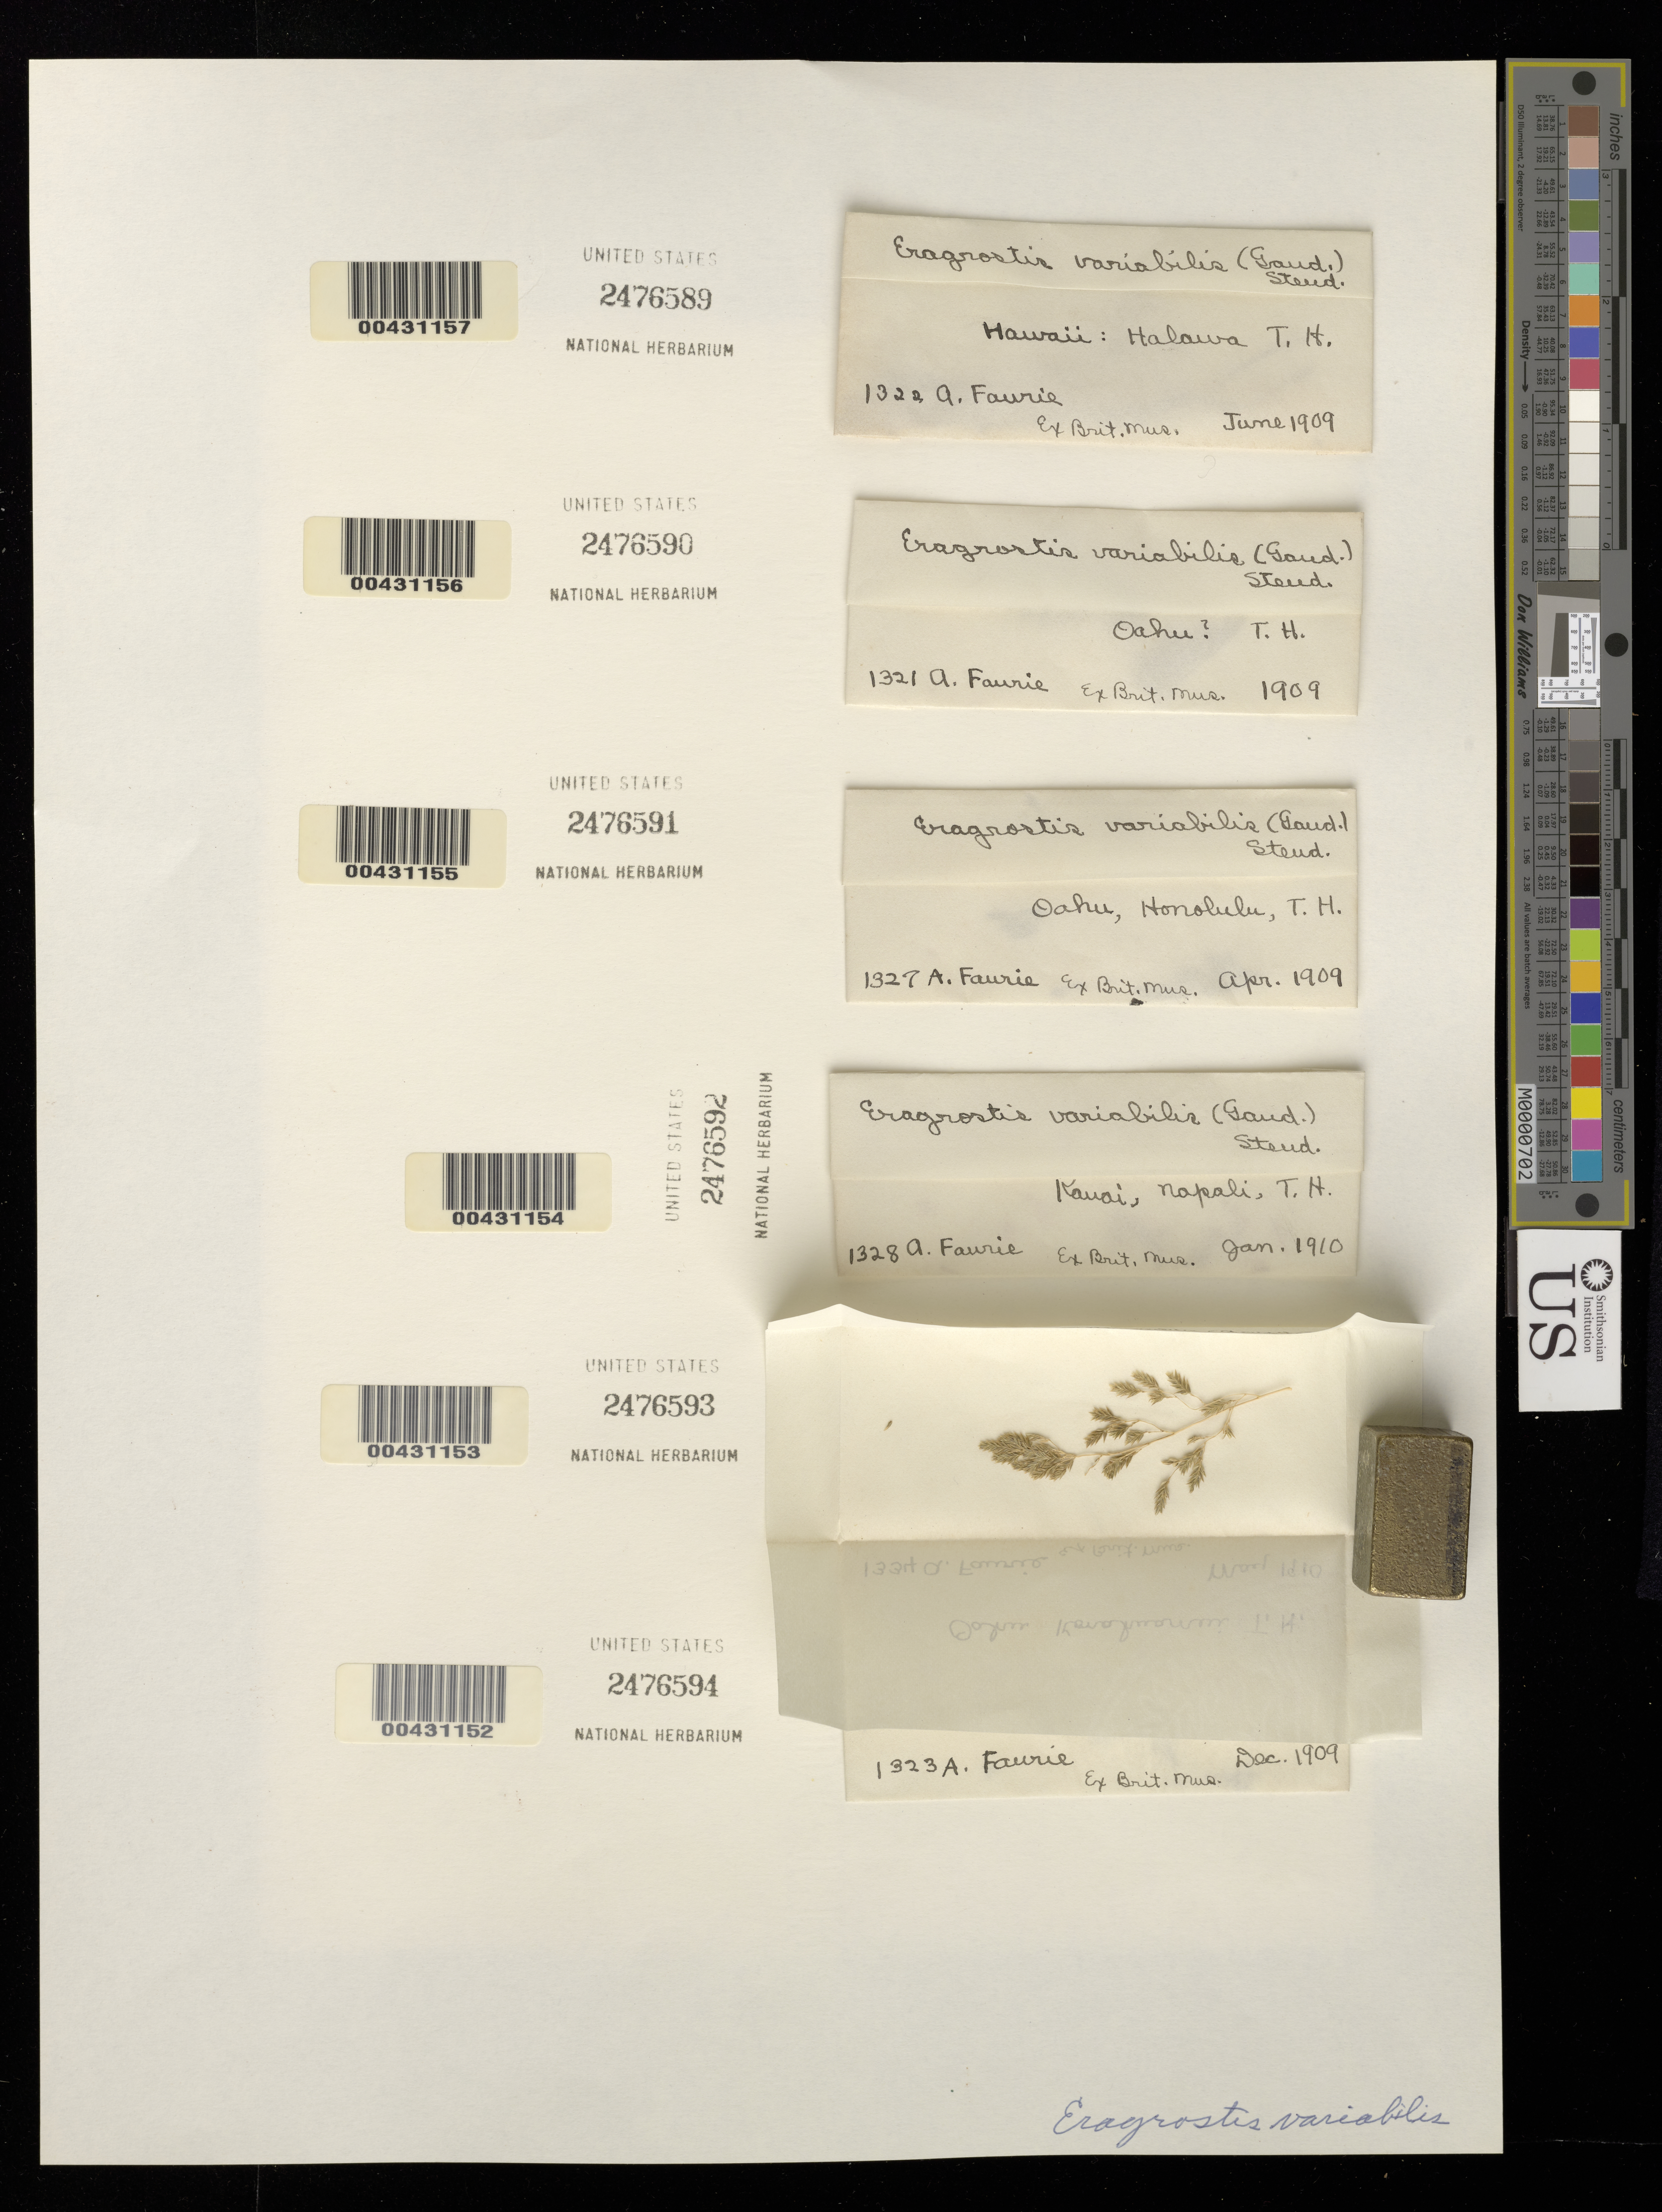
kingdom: Plantae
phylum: Tracheophyta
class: Liliopsida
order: Poales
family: Poaceae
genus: Eragrostis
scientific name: Eragrostis variabilis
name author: (Gaudich.) Steud.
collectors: A. Faurie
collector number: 1334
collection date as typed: May 1910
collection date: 1910-05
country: United States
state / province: Hawaii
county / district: Honolulu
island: Oahu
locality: Konahuanui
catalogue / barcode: US 2476593